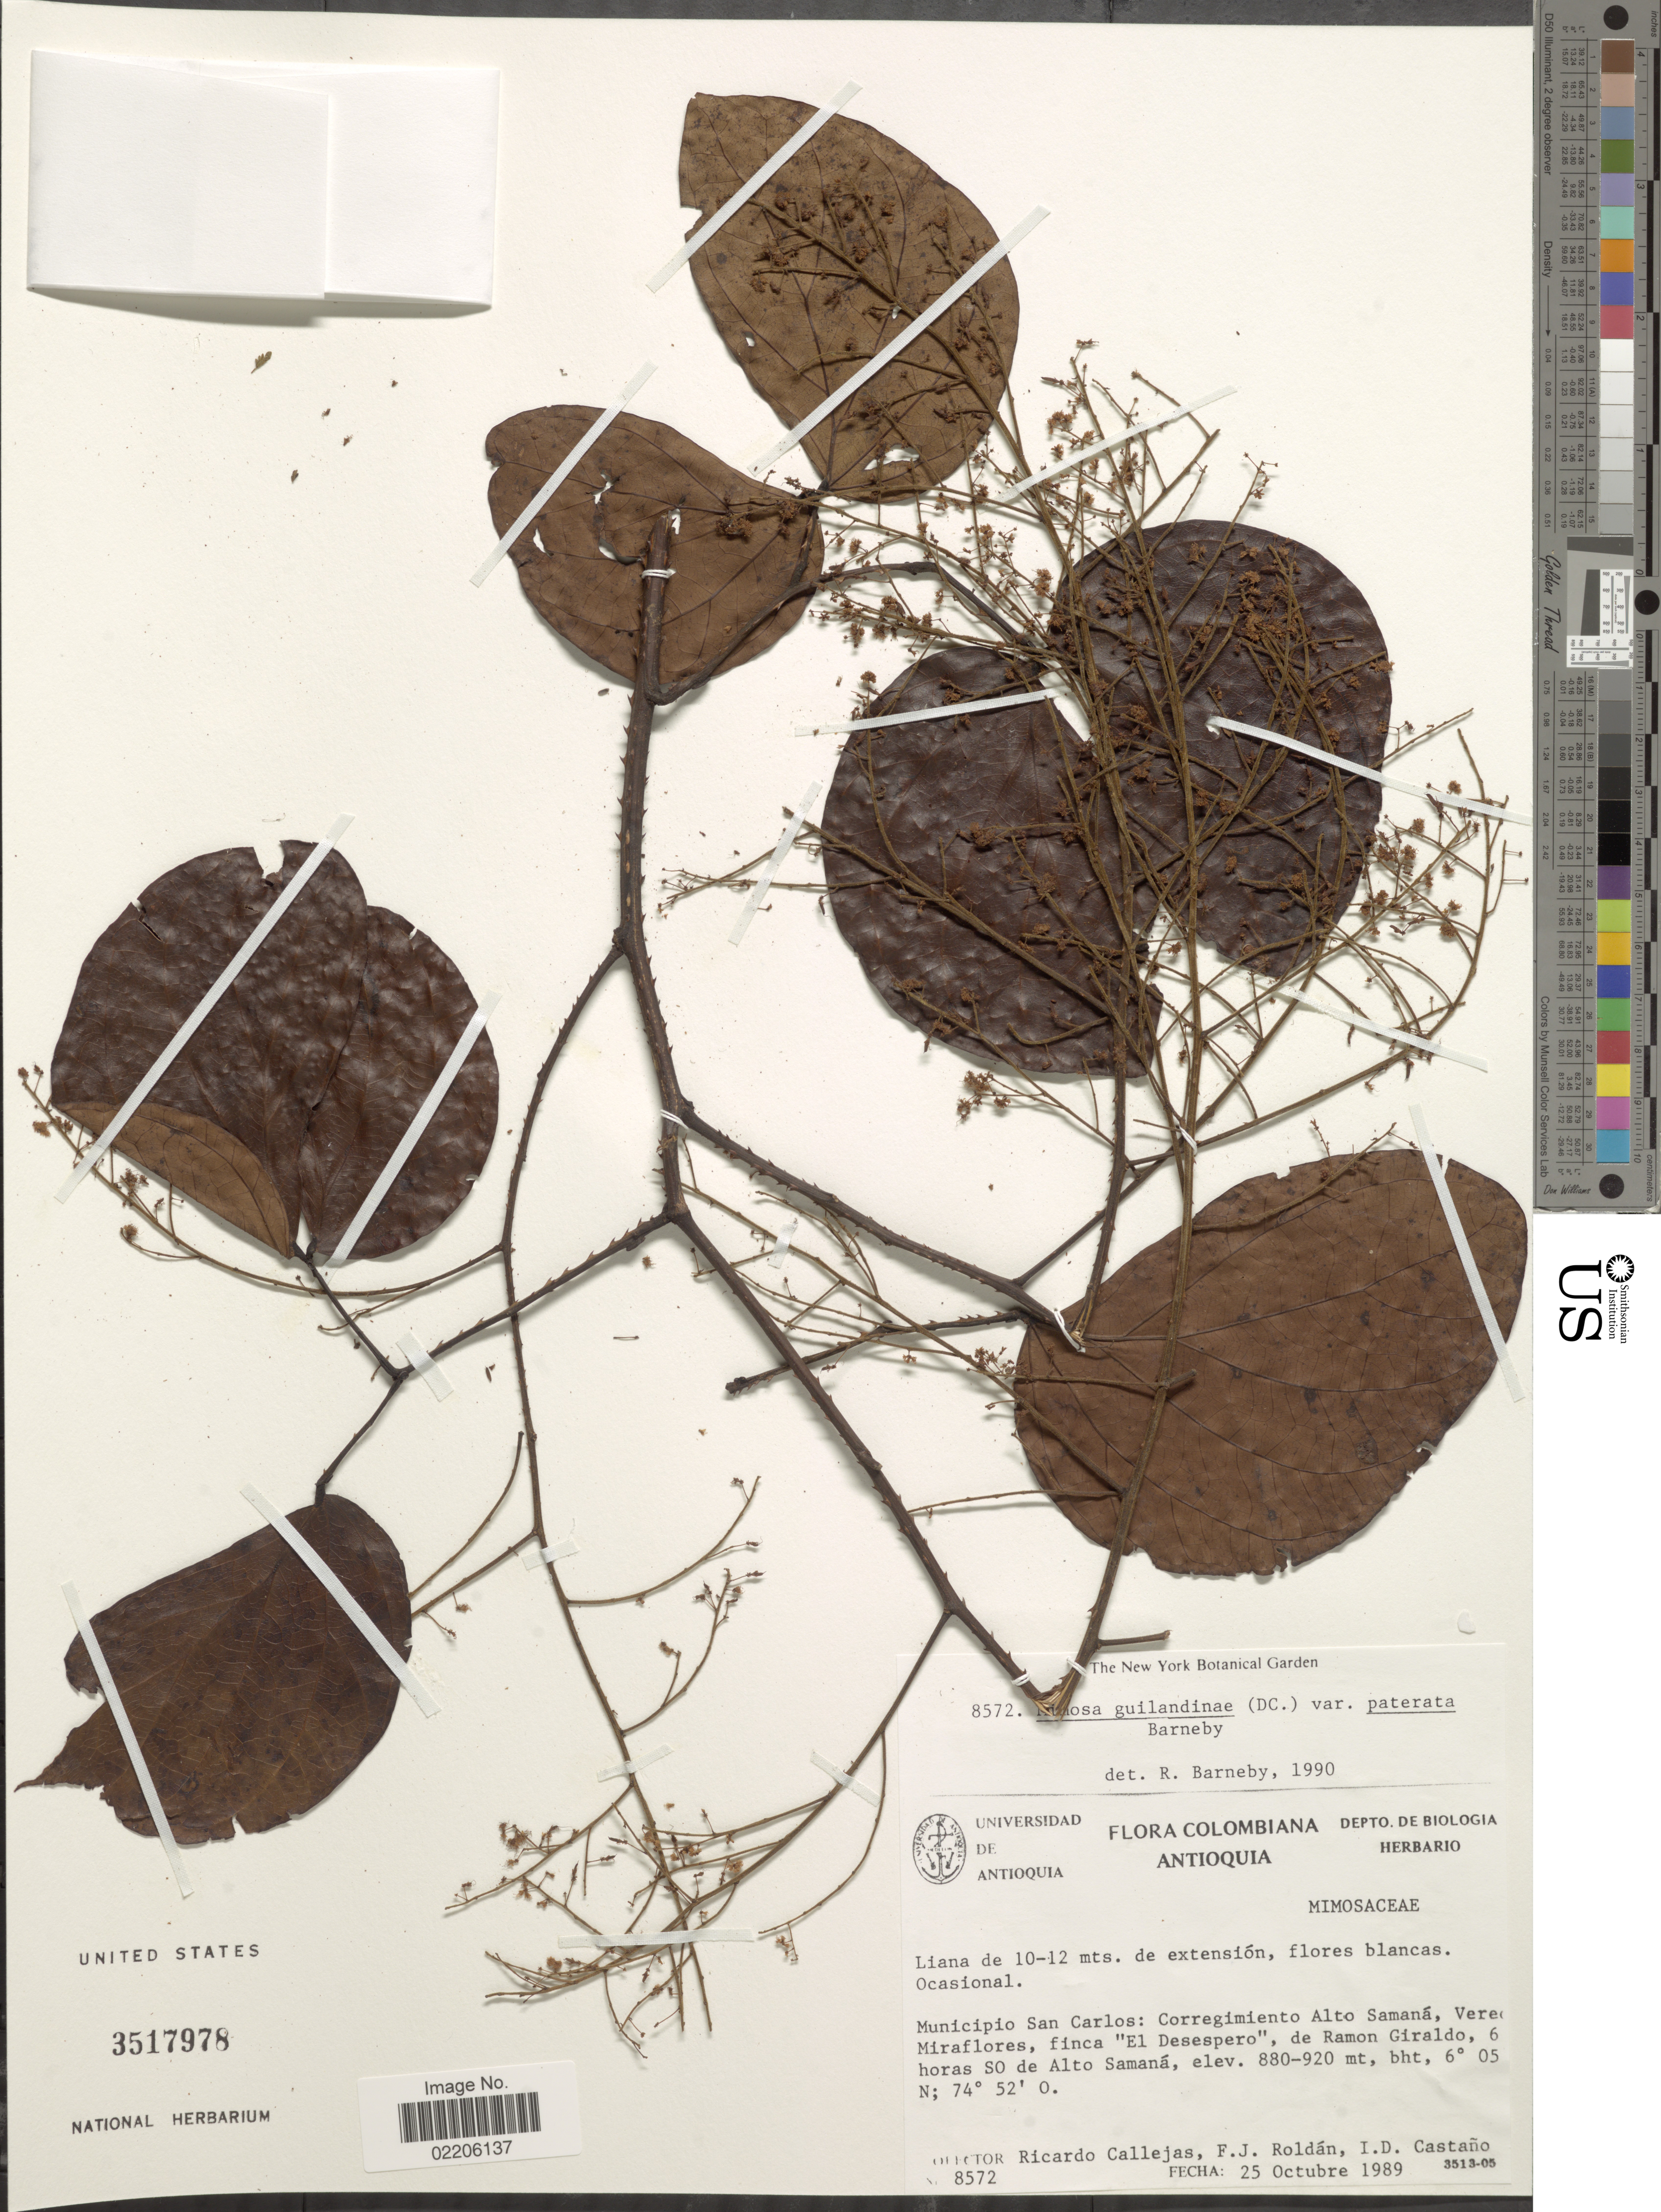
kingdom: Plantae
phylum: Tracheophyta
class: Magnoliopsida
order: Fabales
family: Fabaceae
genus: Mimosa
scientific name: Mimosa guilandinae var. paterata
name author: Barneby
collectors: R. Callejas, F. J. Roldán & I. Castaño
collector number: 8572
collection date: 1989-10-25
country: Colombia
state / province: Antioquia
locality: Colombiana. Municipio San Carlos: Corregimiento Alto Samana, Vere [interpreted] Miraflores, finca "El Desespero", de ramon Giraldo, 6 horas SO de Alto Samana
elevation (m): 880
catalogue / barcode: US 3517978